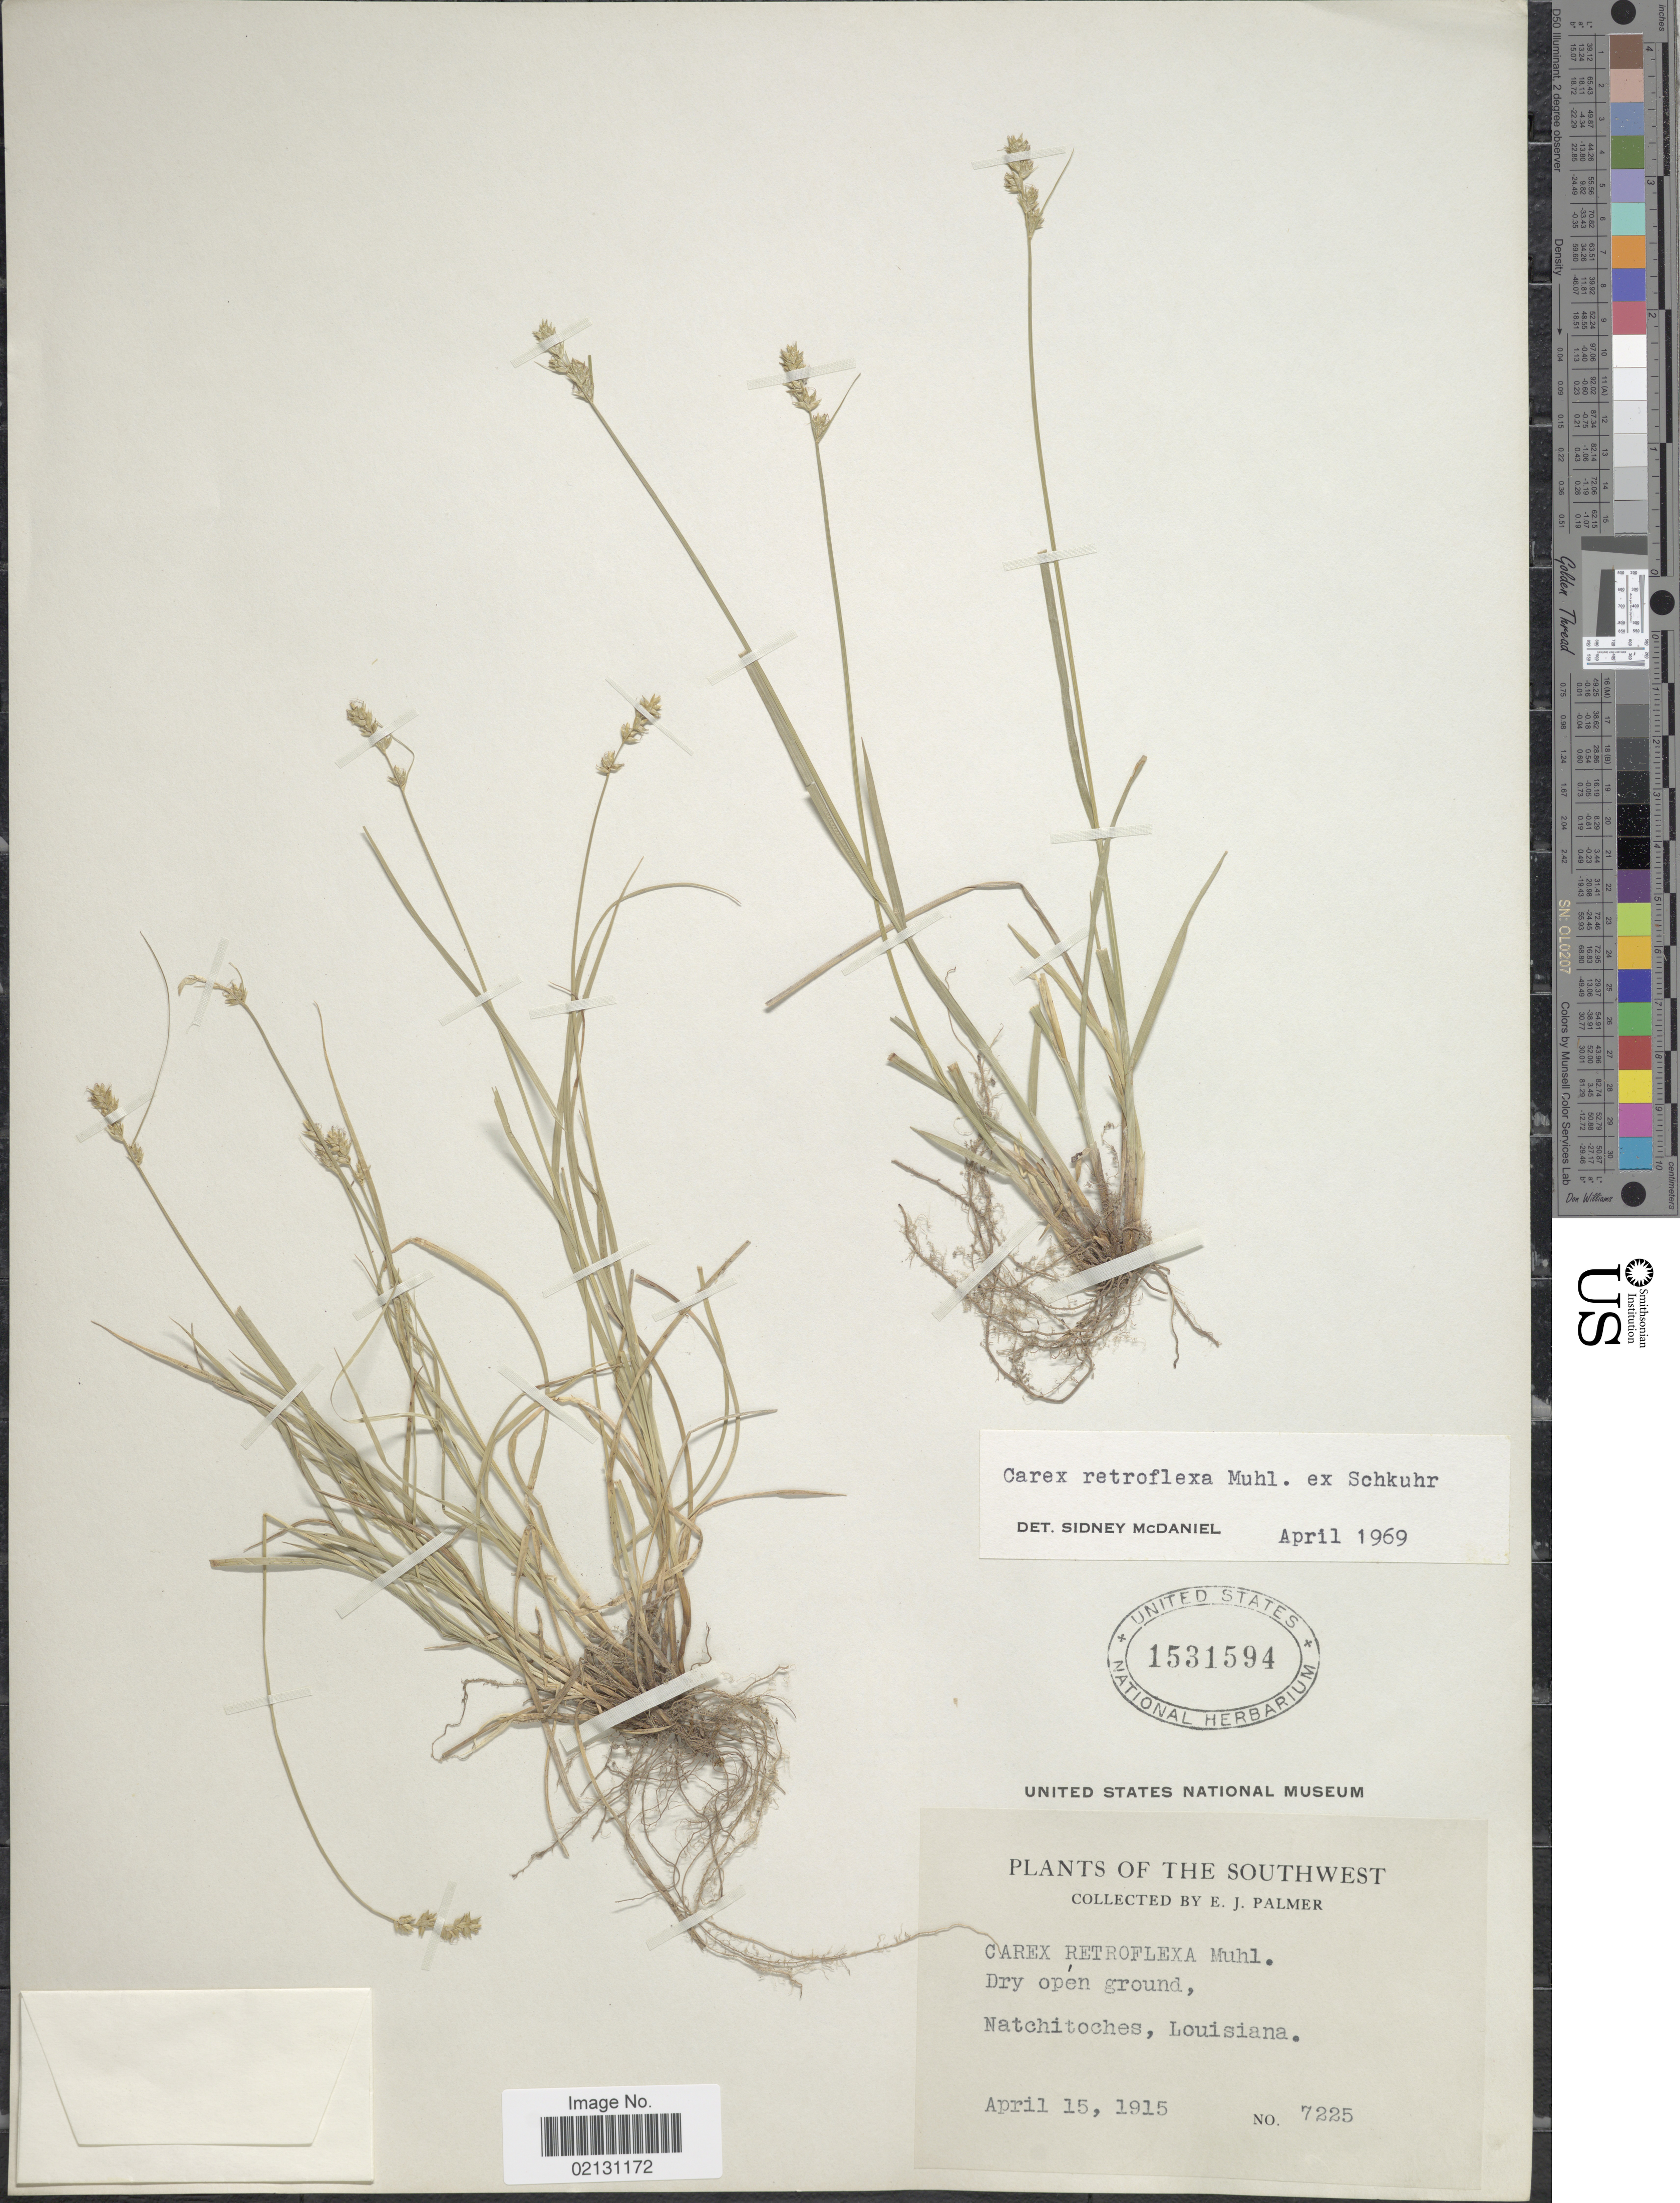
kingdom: Plantae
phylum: Tracheophyta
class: Liliopsida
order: Poales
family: Cyperaceae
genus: Carex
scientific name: Carex retroflexa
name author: Muhl. ex Willd.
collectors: E. J. Palmer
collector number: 7225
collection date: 1915-04-15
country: United States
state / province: Louisiana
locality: The Southwest, Dry open ground, Natchitoches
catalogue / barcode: US 1531594